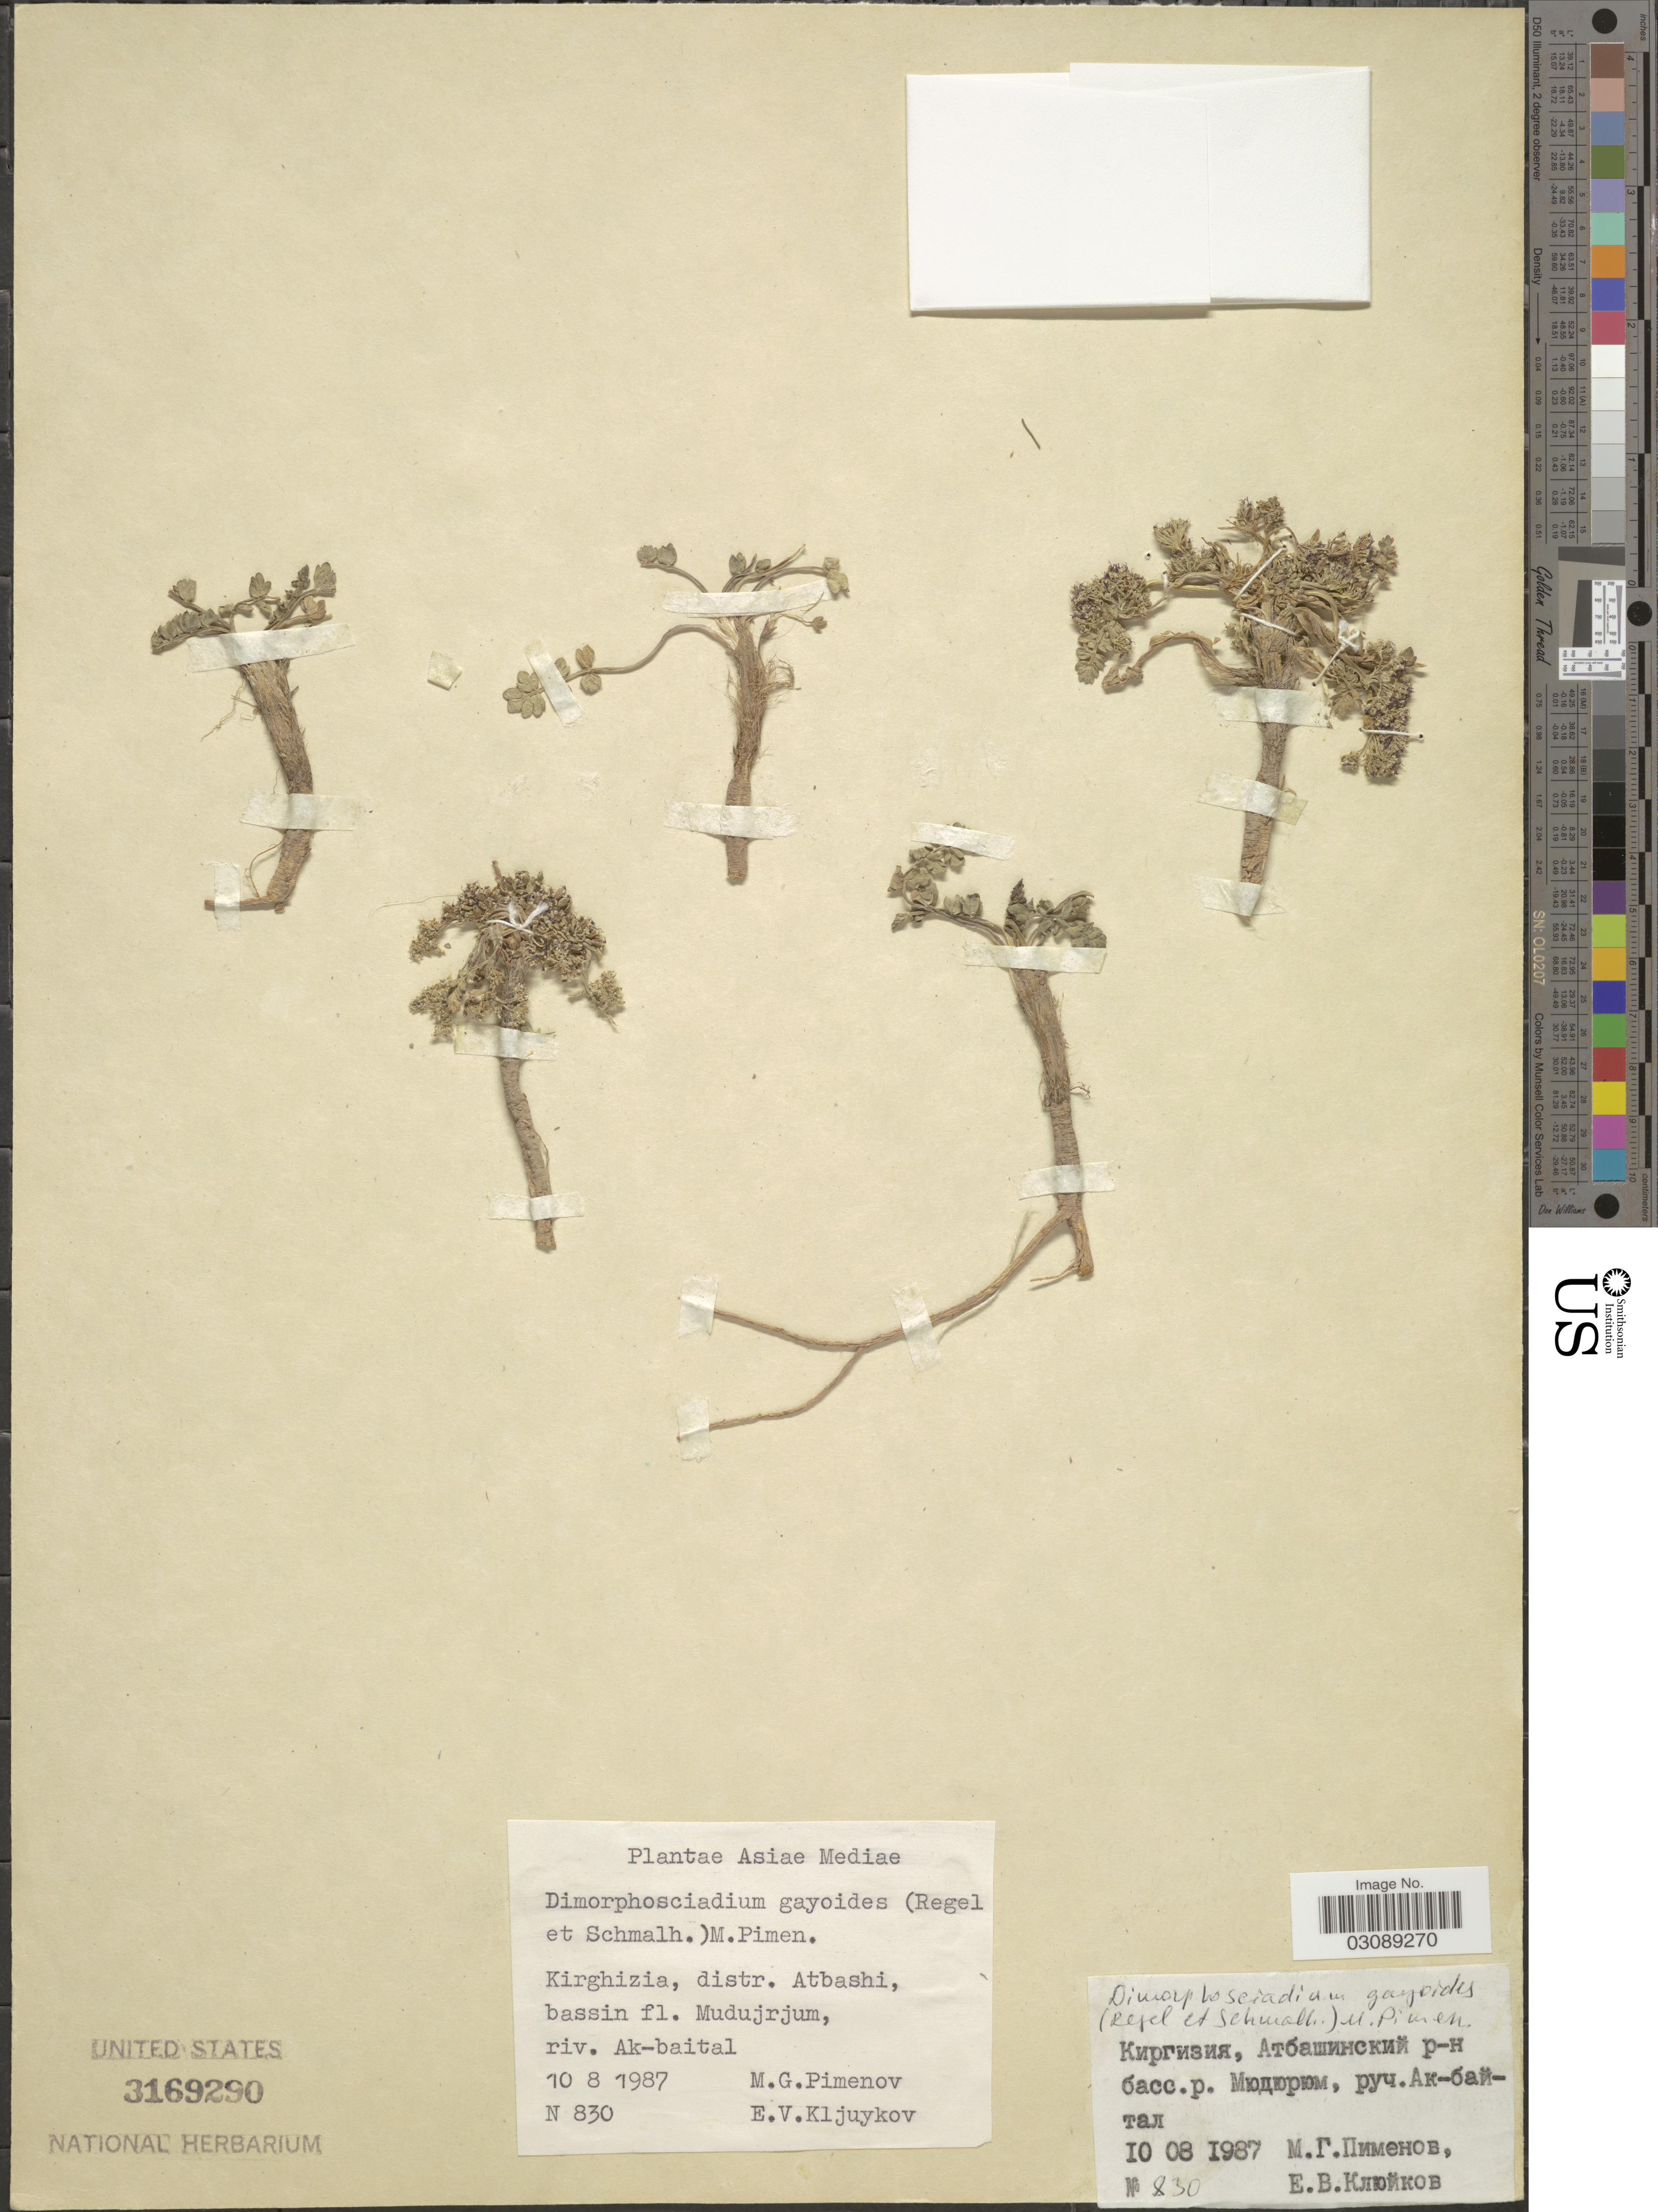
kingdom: Plantae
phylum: Tracheophyta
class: Magnoliopsida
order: Apiales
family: Apiaceae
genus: Dimorphosciadium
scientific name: Dimorphosciadium gayoides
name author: (Regel & Schmalh.) Pimenov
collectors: M. Pimenov & E. Kljuykov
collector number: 930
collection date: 1987-08-10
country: Kyrgyzstan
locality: Asiae Mediae. Kirghizia, distr. Atbashi, bassin fl. Mudujrjum, riv. Ak-baital.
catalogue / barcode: US 3169290